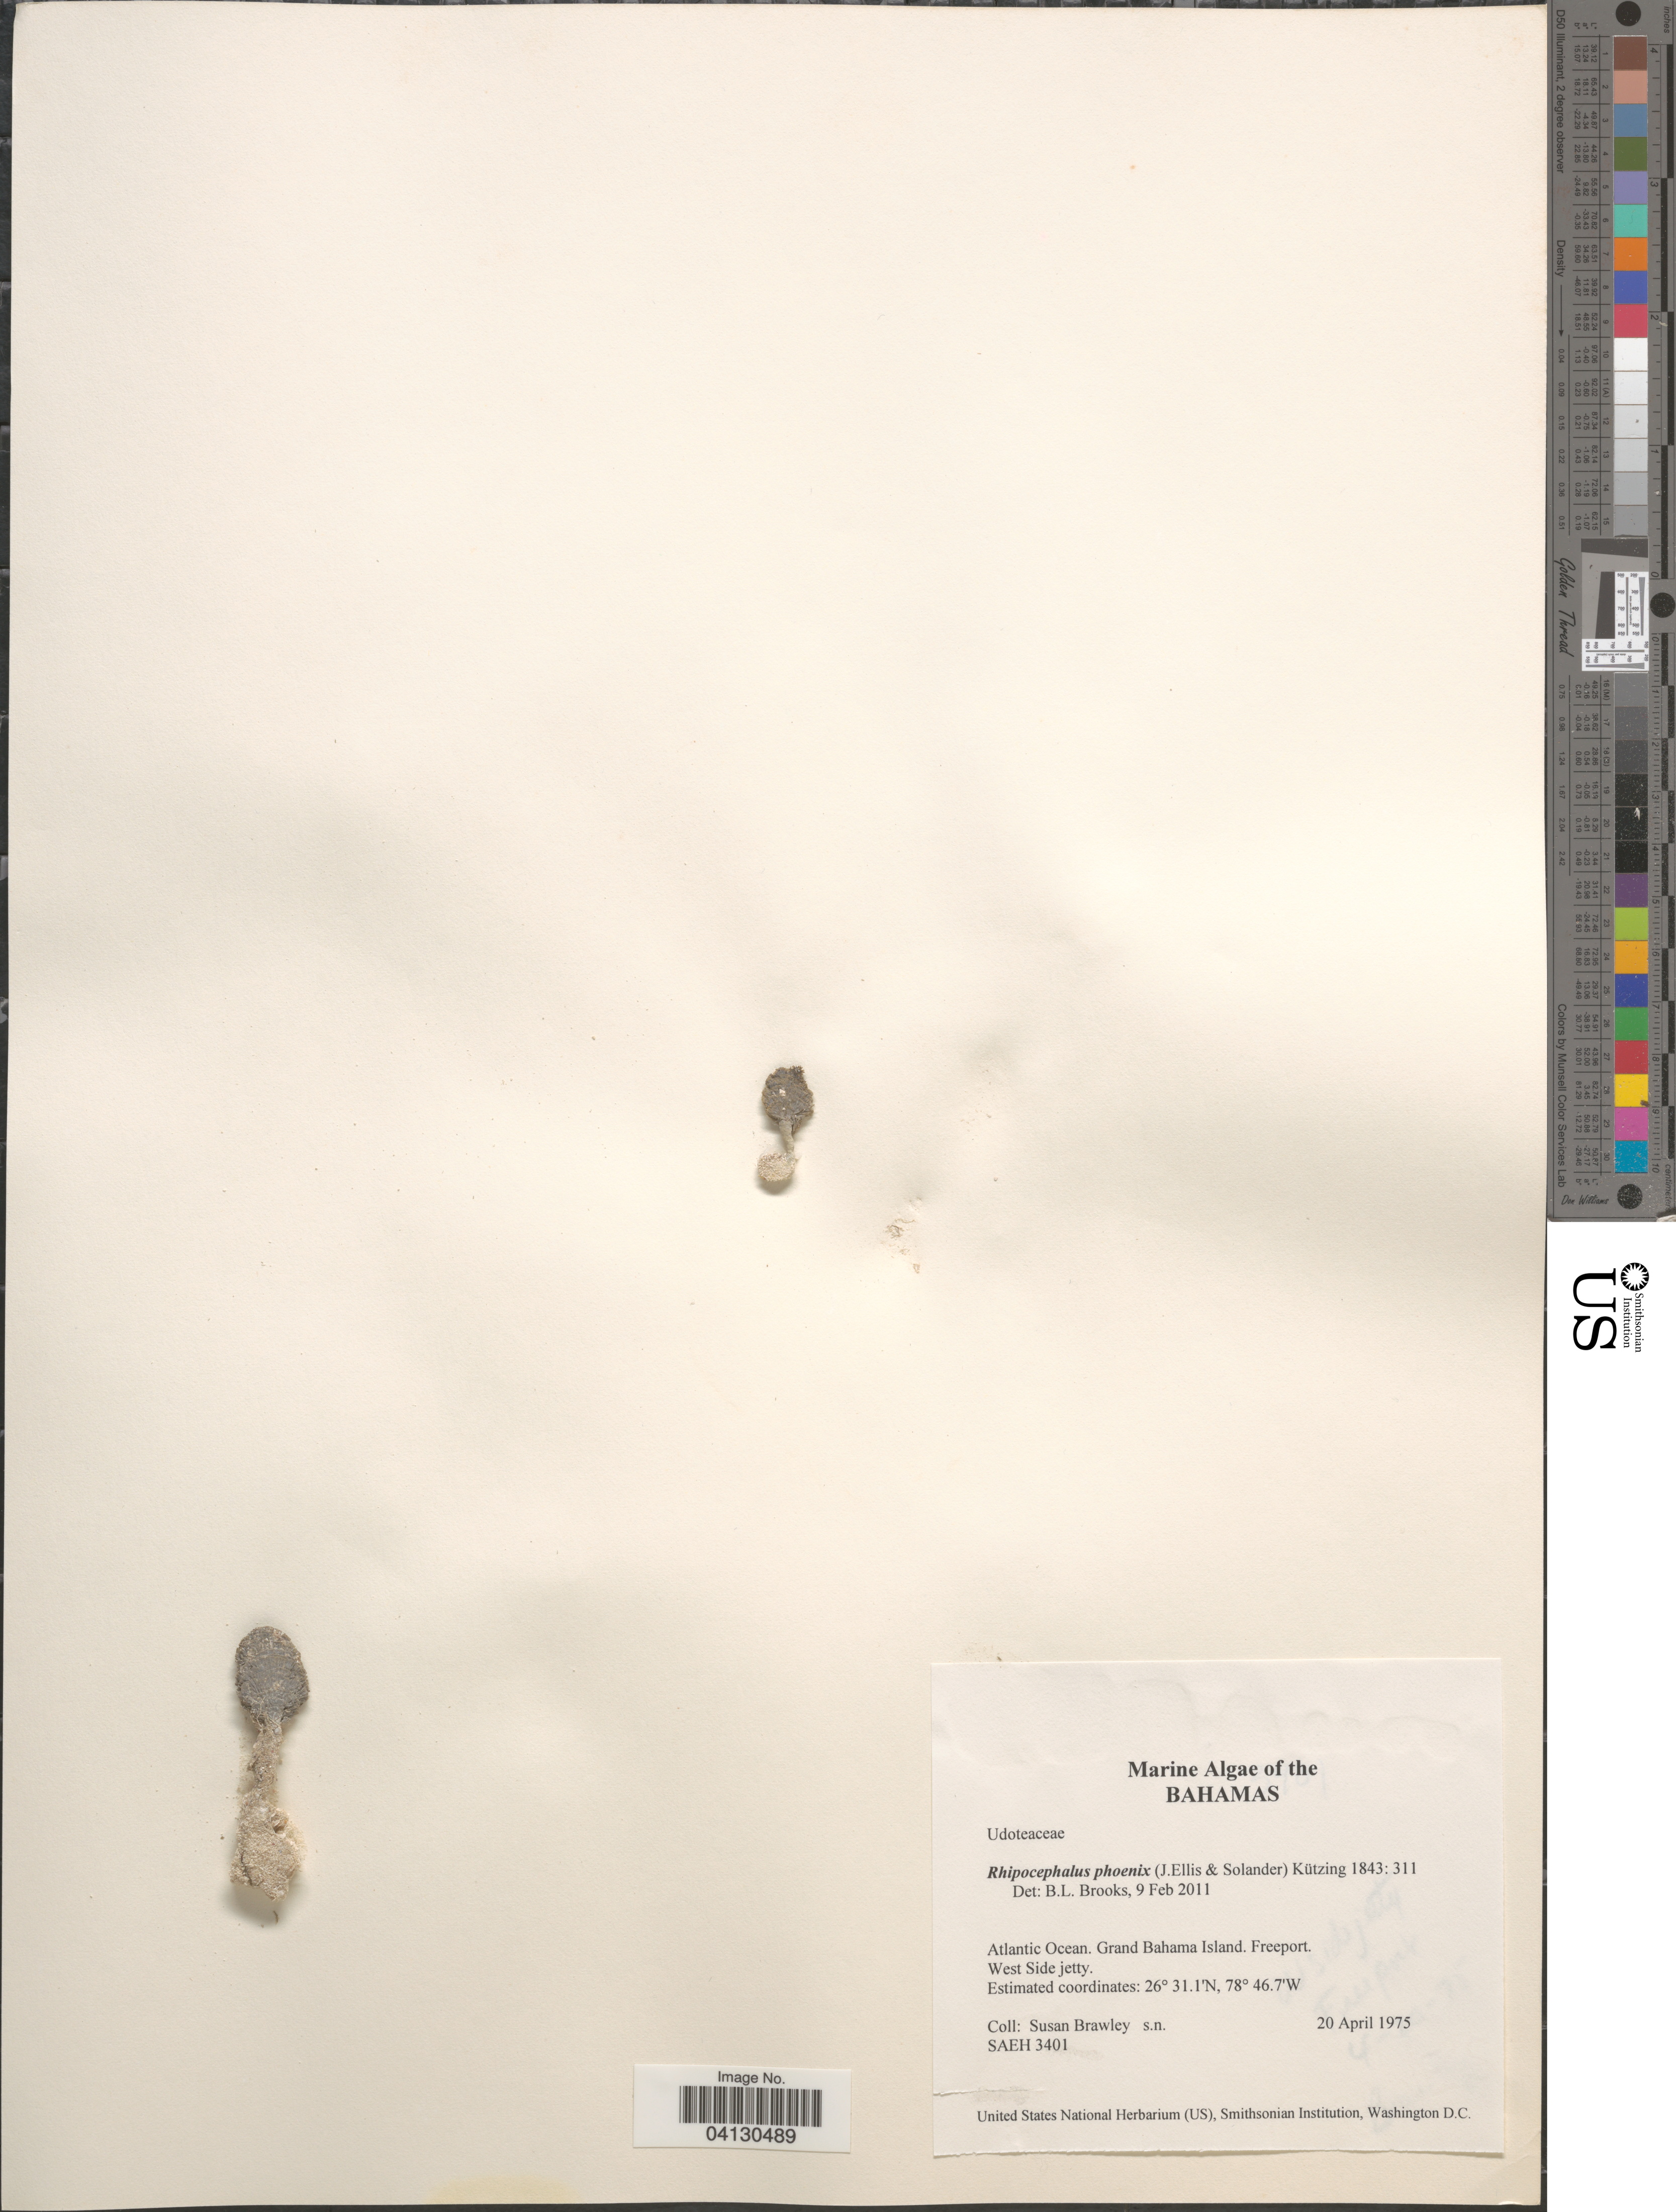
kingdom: Plantae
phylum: Chlorophyta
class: Ulvophyceae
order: Bryopsidales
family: Udoteaceae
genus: Rhipocephalus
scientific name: Rhipocephalus phoenix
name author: (J. Ellis & Sol.) Kütz.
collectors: S. Brawley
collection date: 1975-04-20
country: Bahamas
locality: Atlantic Ocean. Grand Bahama Island. Freeport. West Side jetty.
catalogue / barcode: US 329146